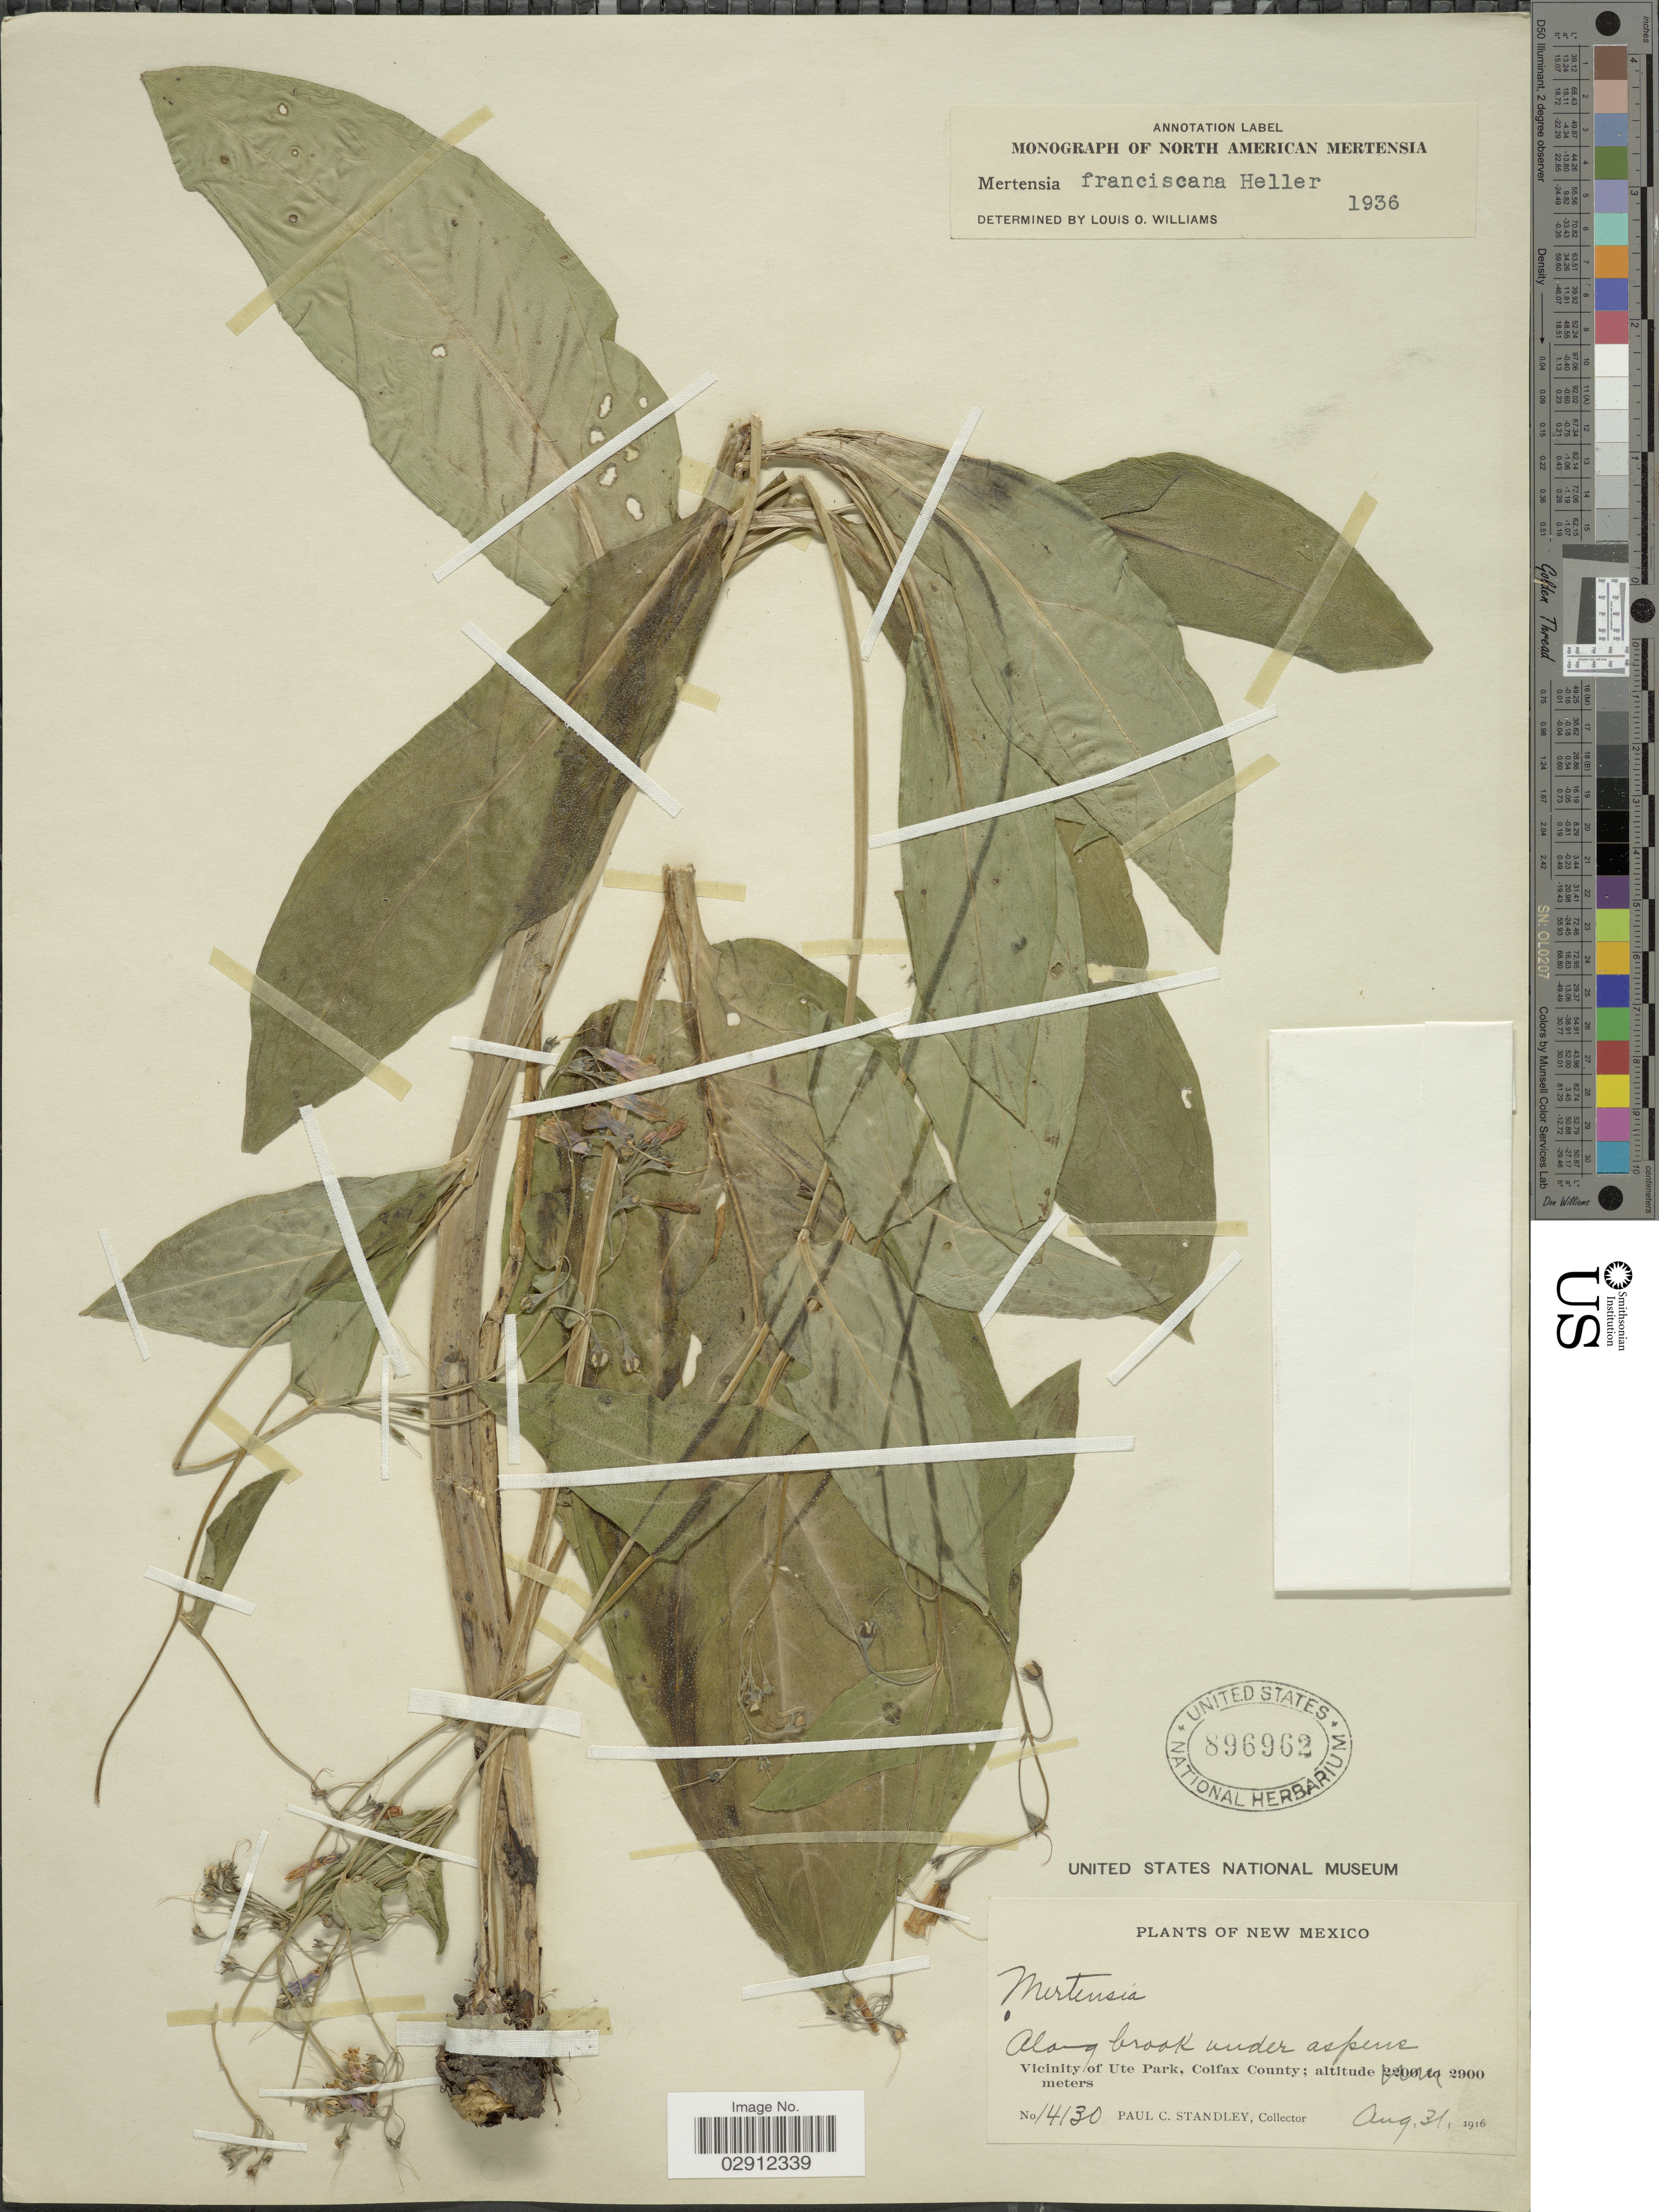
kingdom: Plantae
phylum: Tracheophyta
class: Magnoliopsida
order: Boraginales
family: Boraginaceae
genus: Mertensia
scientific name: Mertensia franciscana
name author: A. Heller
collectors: P. C. Standley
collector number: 14130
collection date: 1916-08-31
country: United States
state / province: New Mexico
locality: Vicinity of Ute Park, Colfax County.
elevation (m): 2900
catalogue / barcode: US 896962